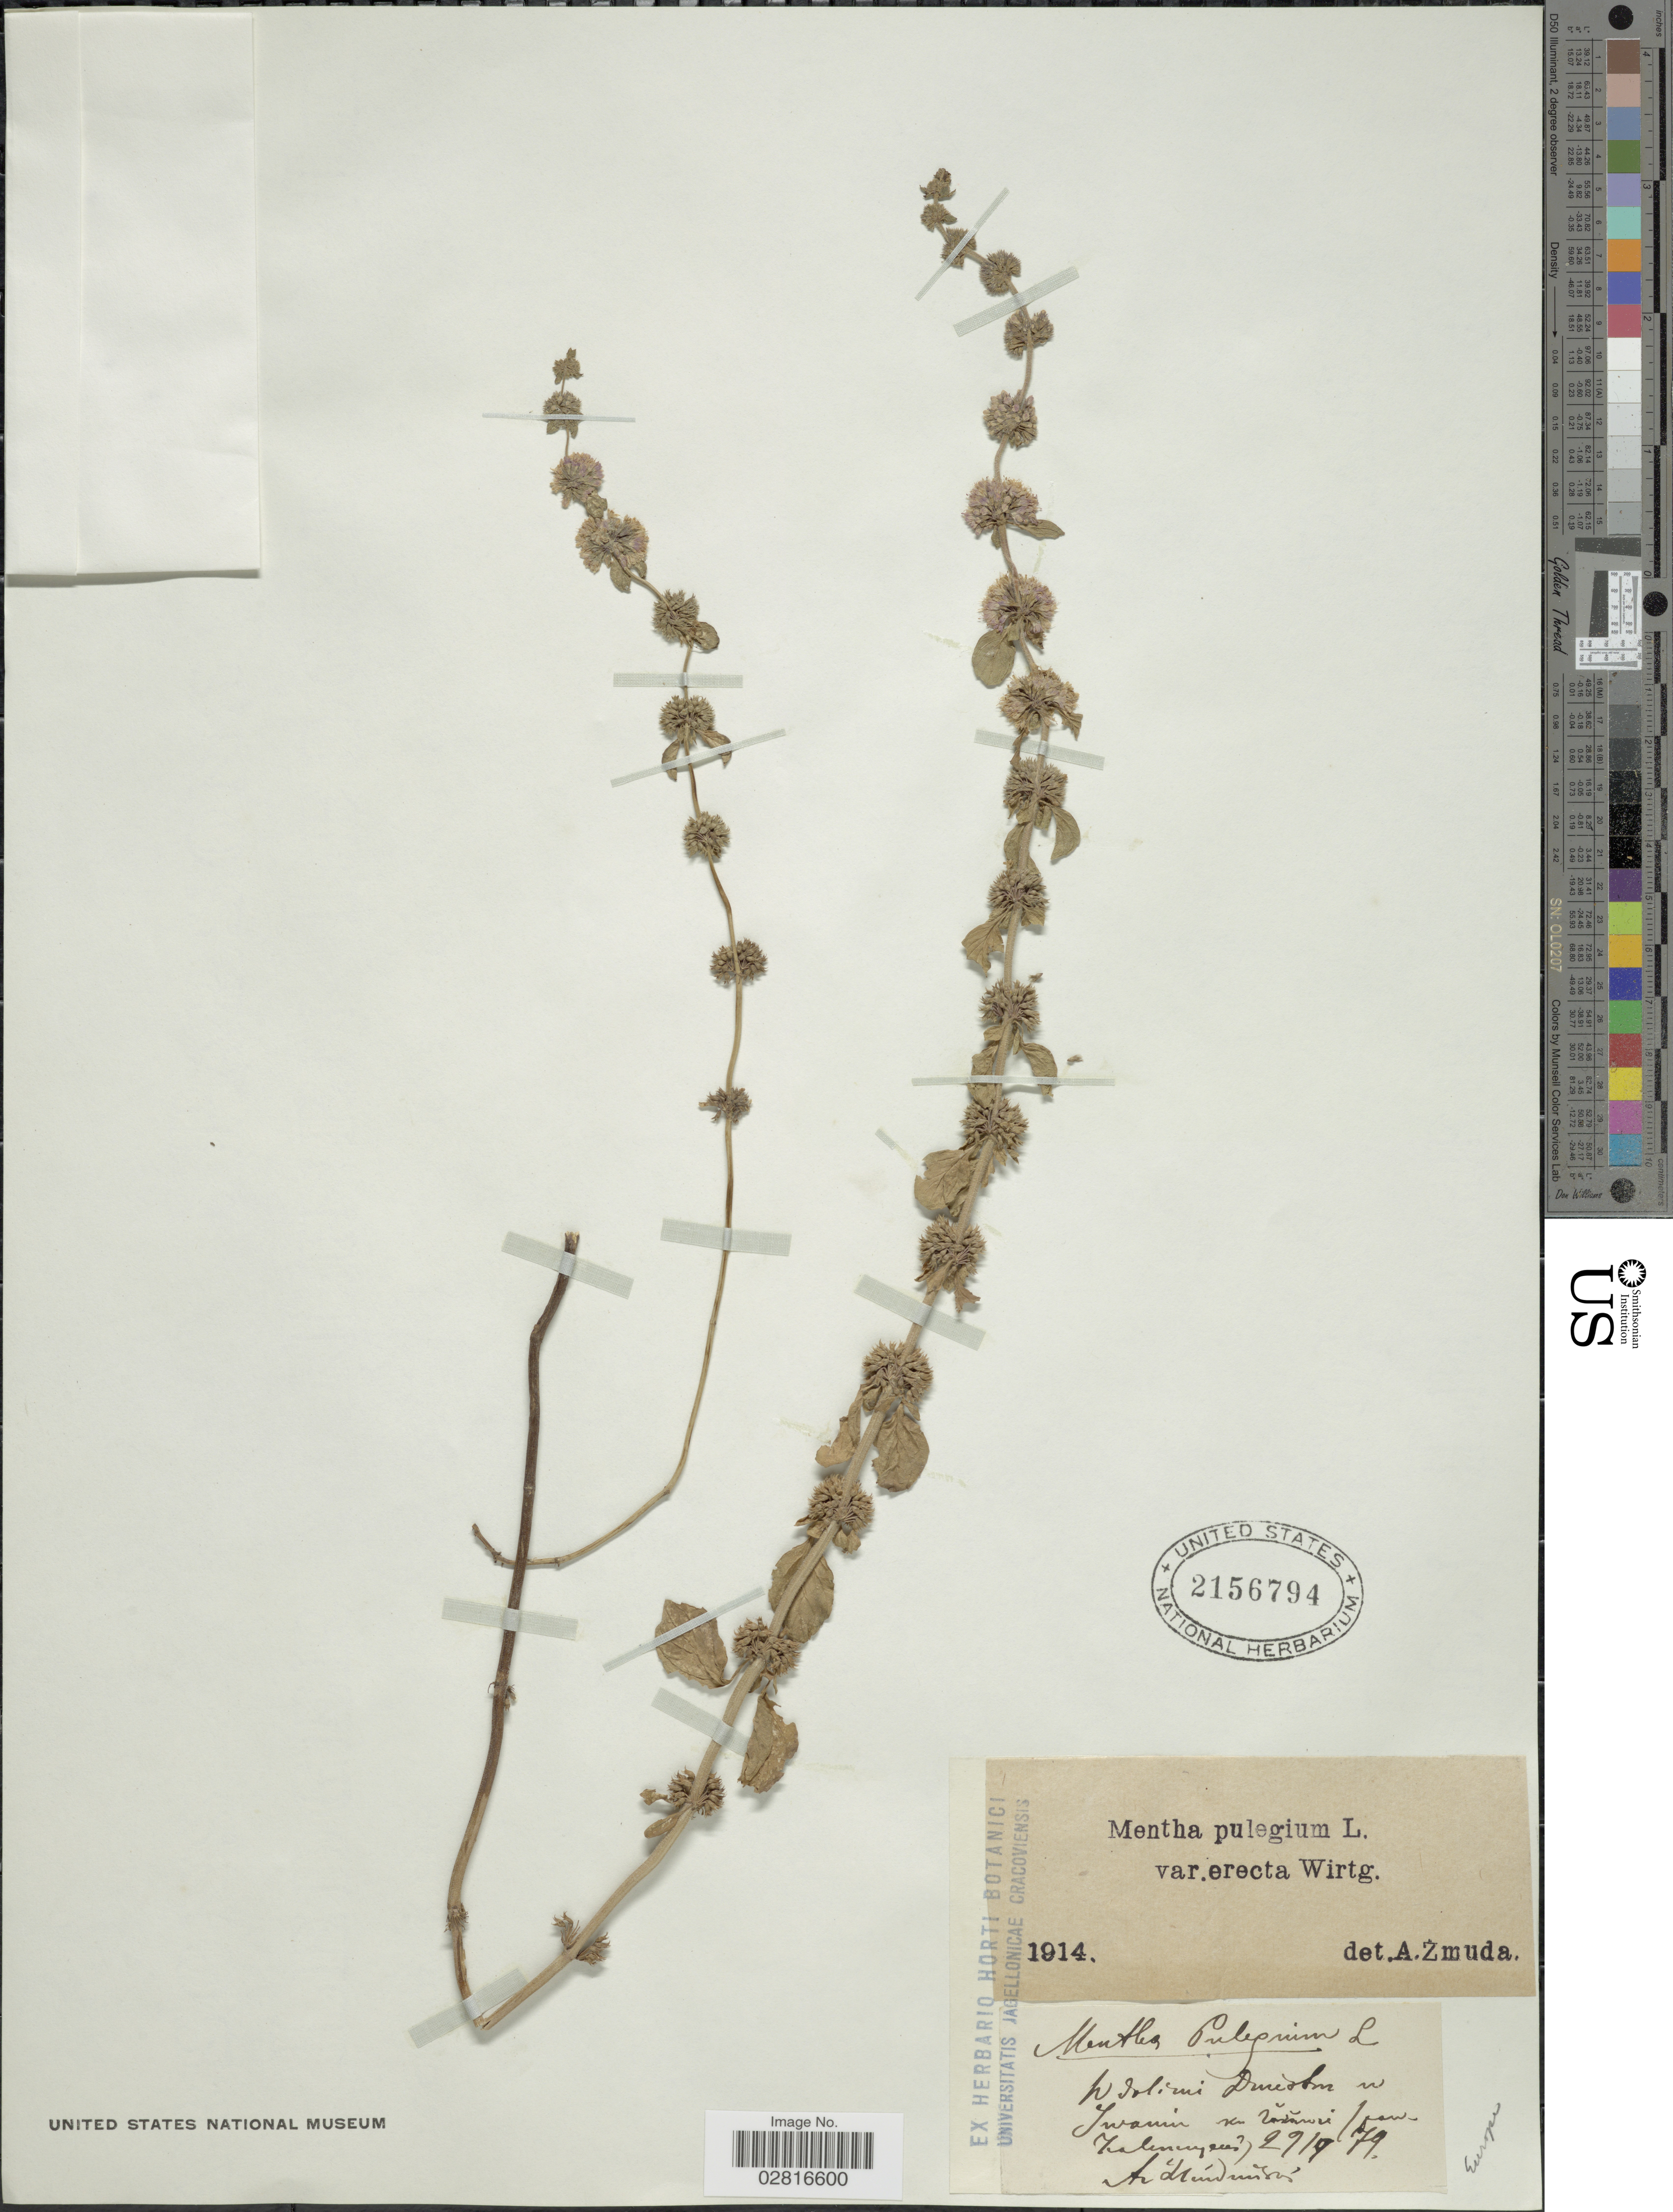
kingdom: Plantae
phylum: Tracheophyta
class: Magnoliopsida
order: Lamiales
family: Lamiaceae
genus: Mentha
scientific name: Mentha pulegium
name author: L.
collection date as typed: Transcribed d/m/y: 29/9/79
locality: L dolimi Dinedon u Jivami sen rosanvie prom Talemqeus [interpreted]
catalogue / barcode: US 2156794